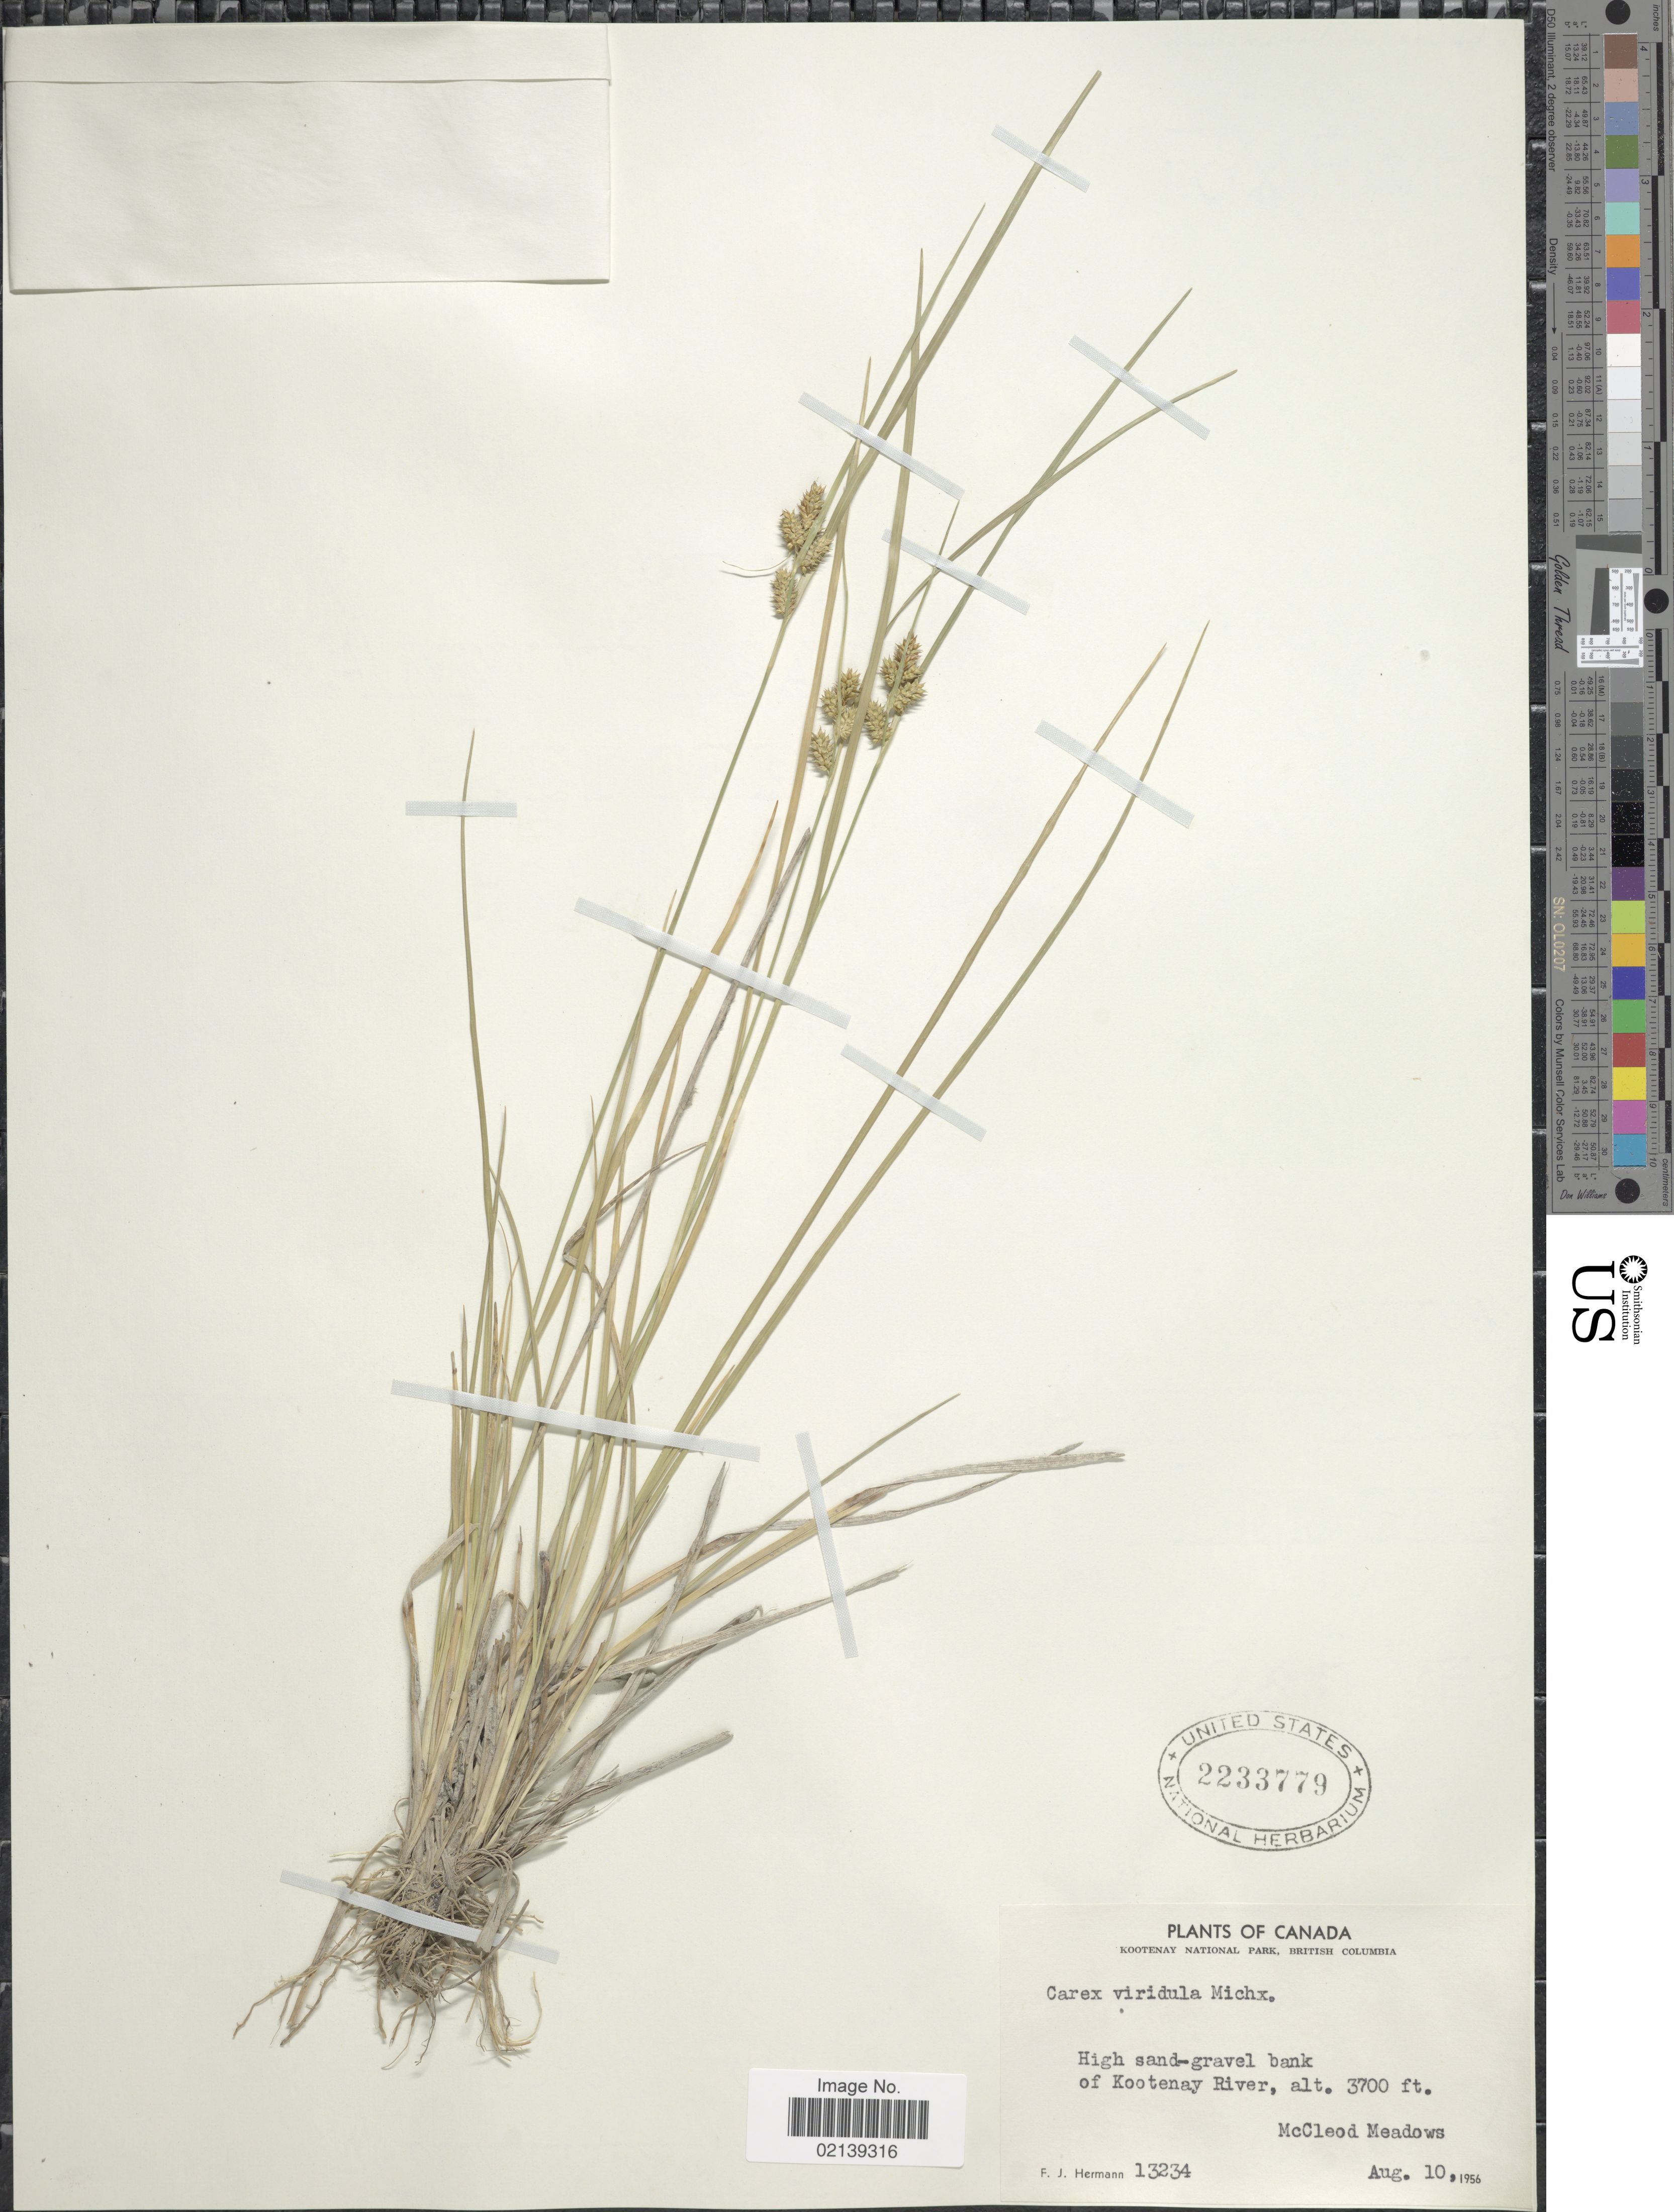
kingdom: Plantae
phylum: Tracheophyta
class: Liliopsida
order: Poales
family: Cyperaceae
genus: Carex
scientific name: Carex oederi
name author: Retz.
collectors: F. J. Hermann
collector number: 13234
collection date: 1956-08-10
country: Canada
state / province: British Columbia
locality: Kootenay National Park, high sand-gravel bank of Kootenay River, McCleod Meadows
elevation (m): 1128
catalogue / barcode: US 2233779